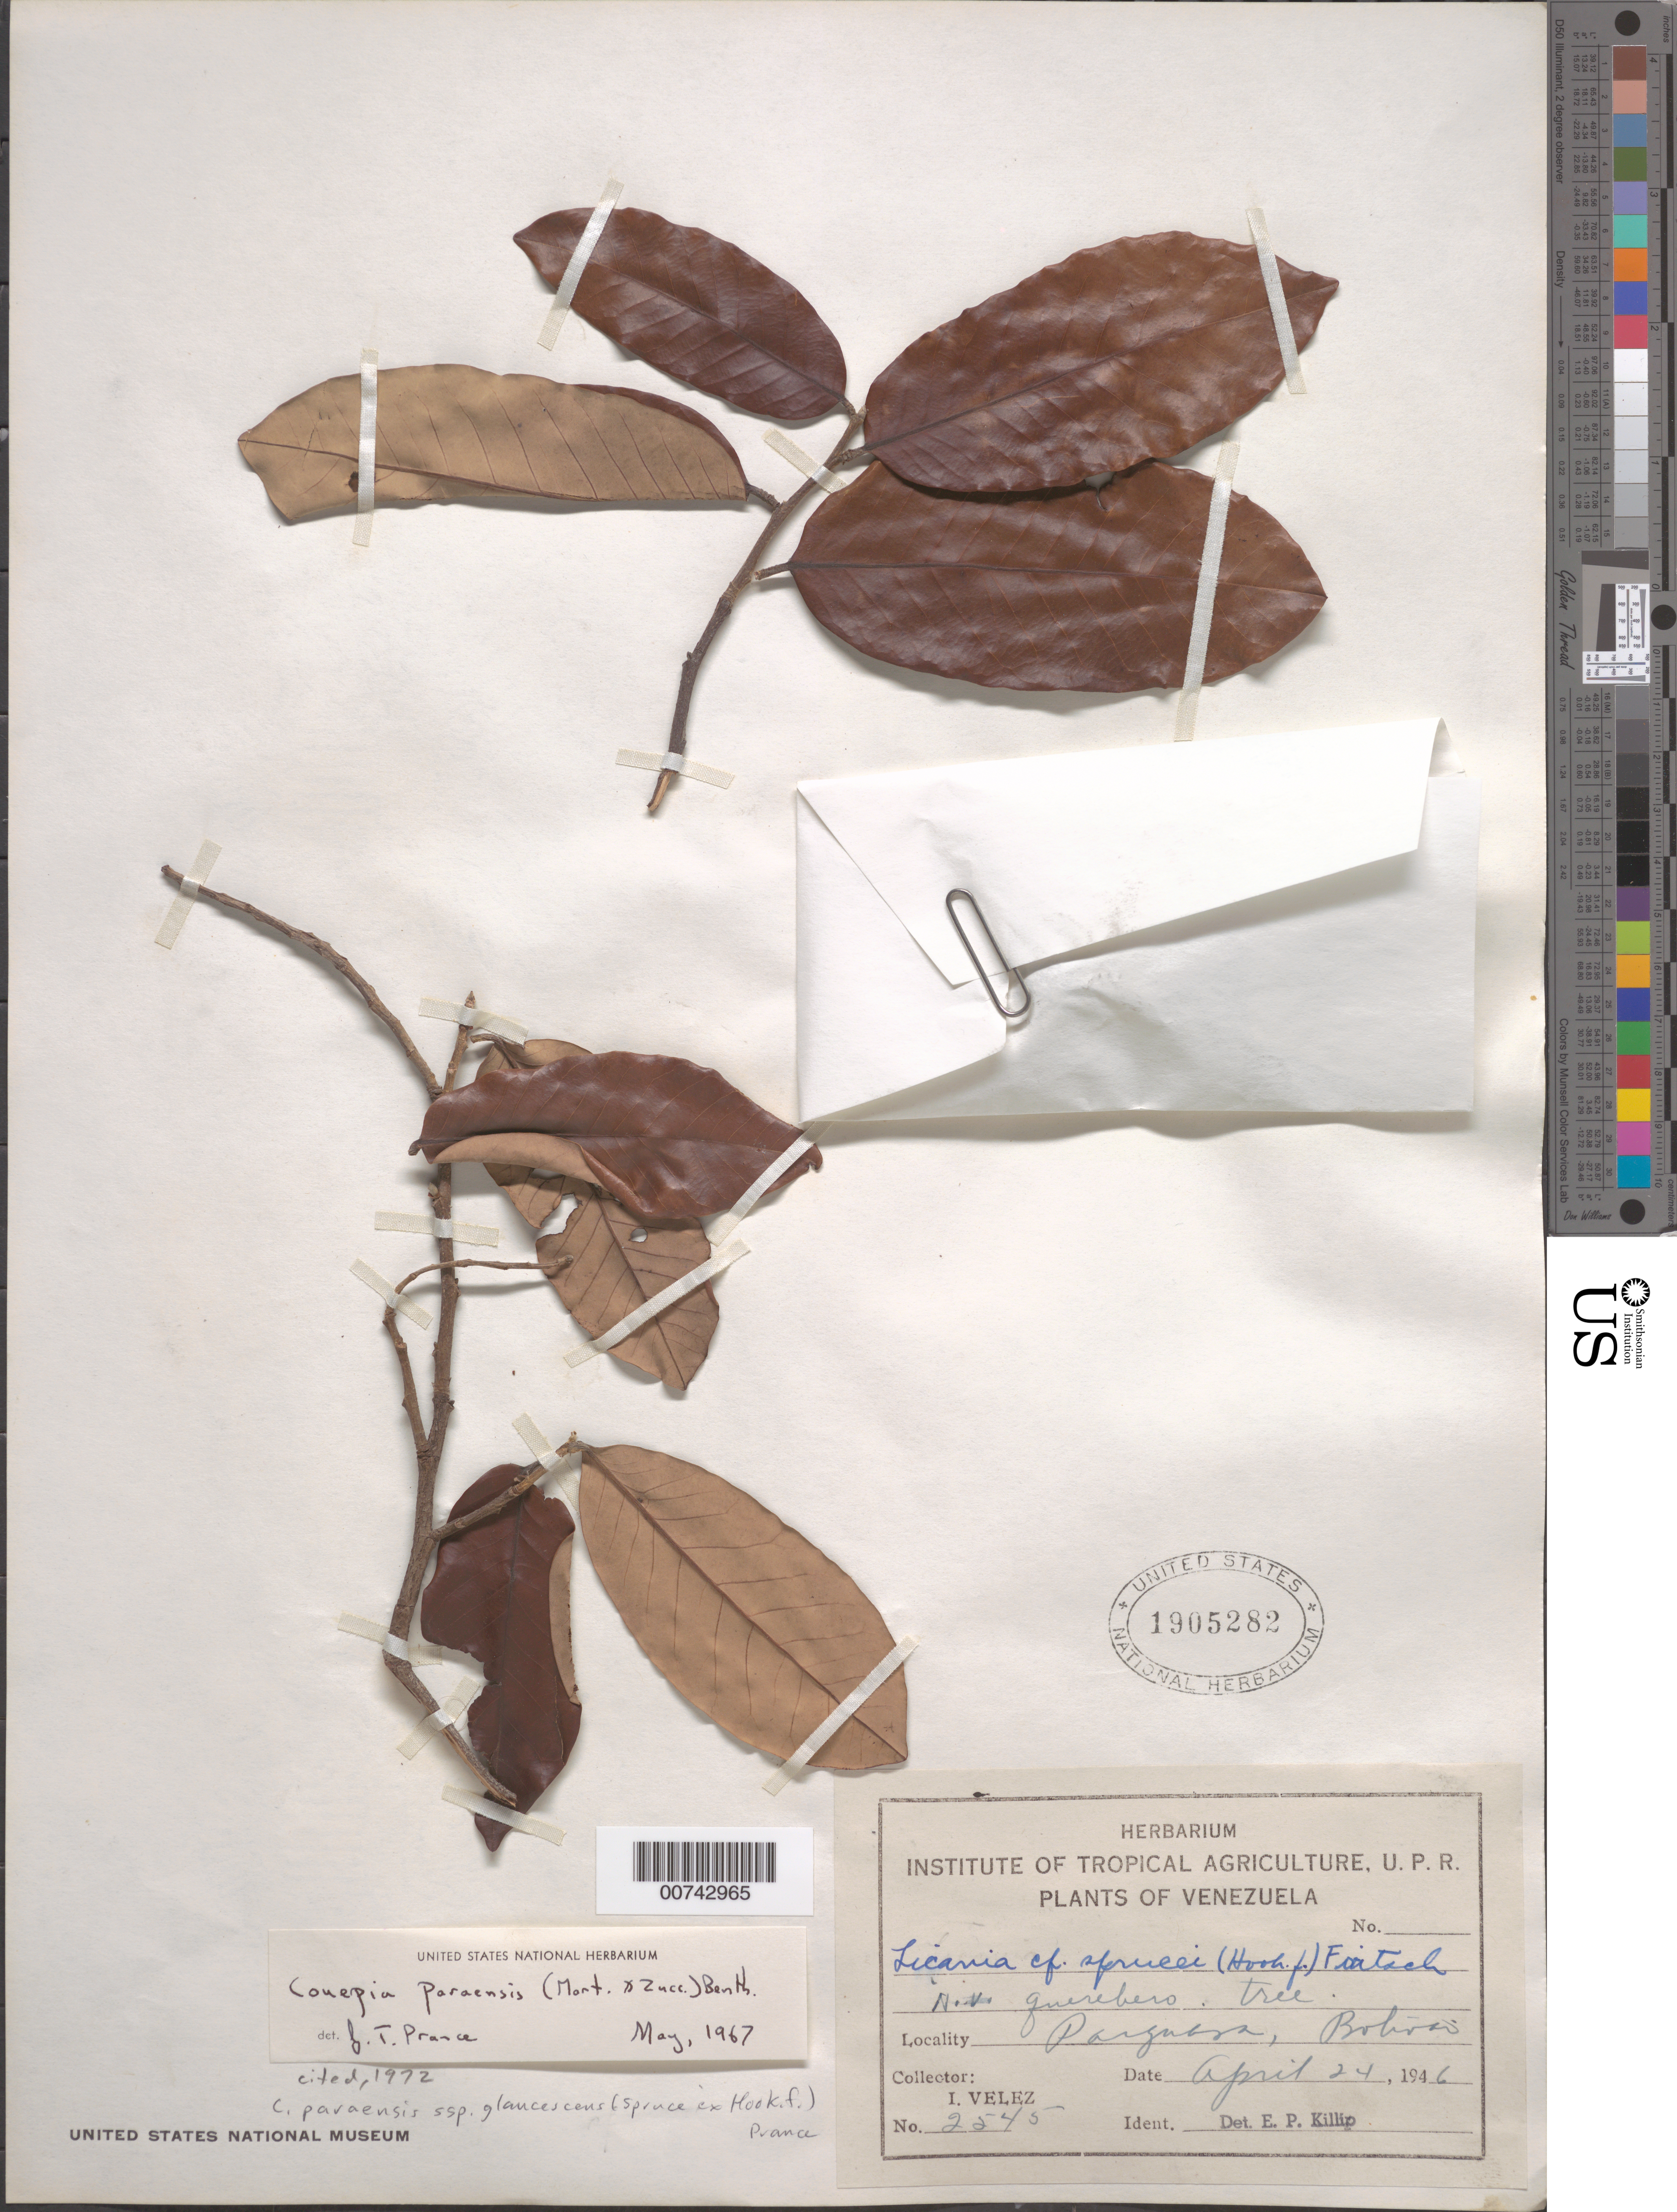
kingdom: Plantae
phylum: Tracheophyta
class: Magnoliopsida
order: Malpighiales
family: Chrysobalanaceae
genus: Couepia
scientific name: Couepia paraensis subsp. glaucescens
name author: (Spruce ex Hook. f.) Prance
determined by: Prance, G. T.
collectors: I. Velez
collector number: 2545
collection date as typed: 24-Apr-46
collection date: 1946-04-24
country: Venezuela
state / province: Bolívar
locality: Parguasa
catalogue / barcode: US 1905282